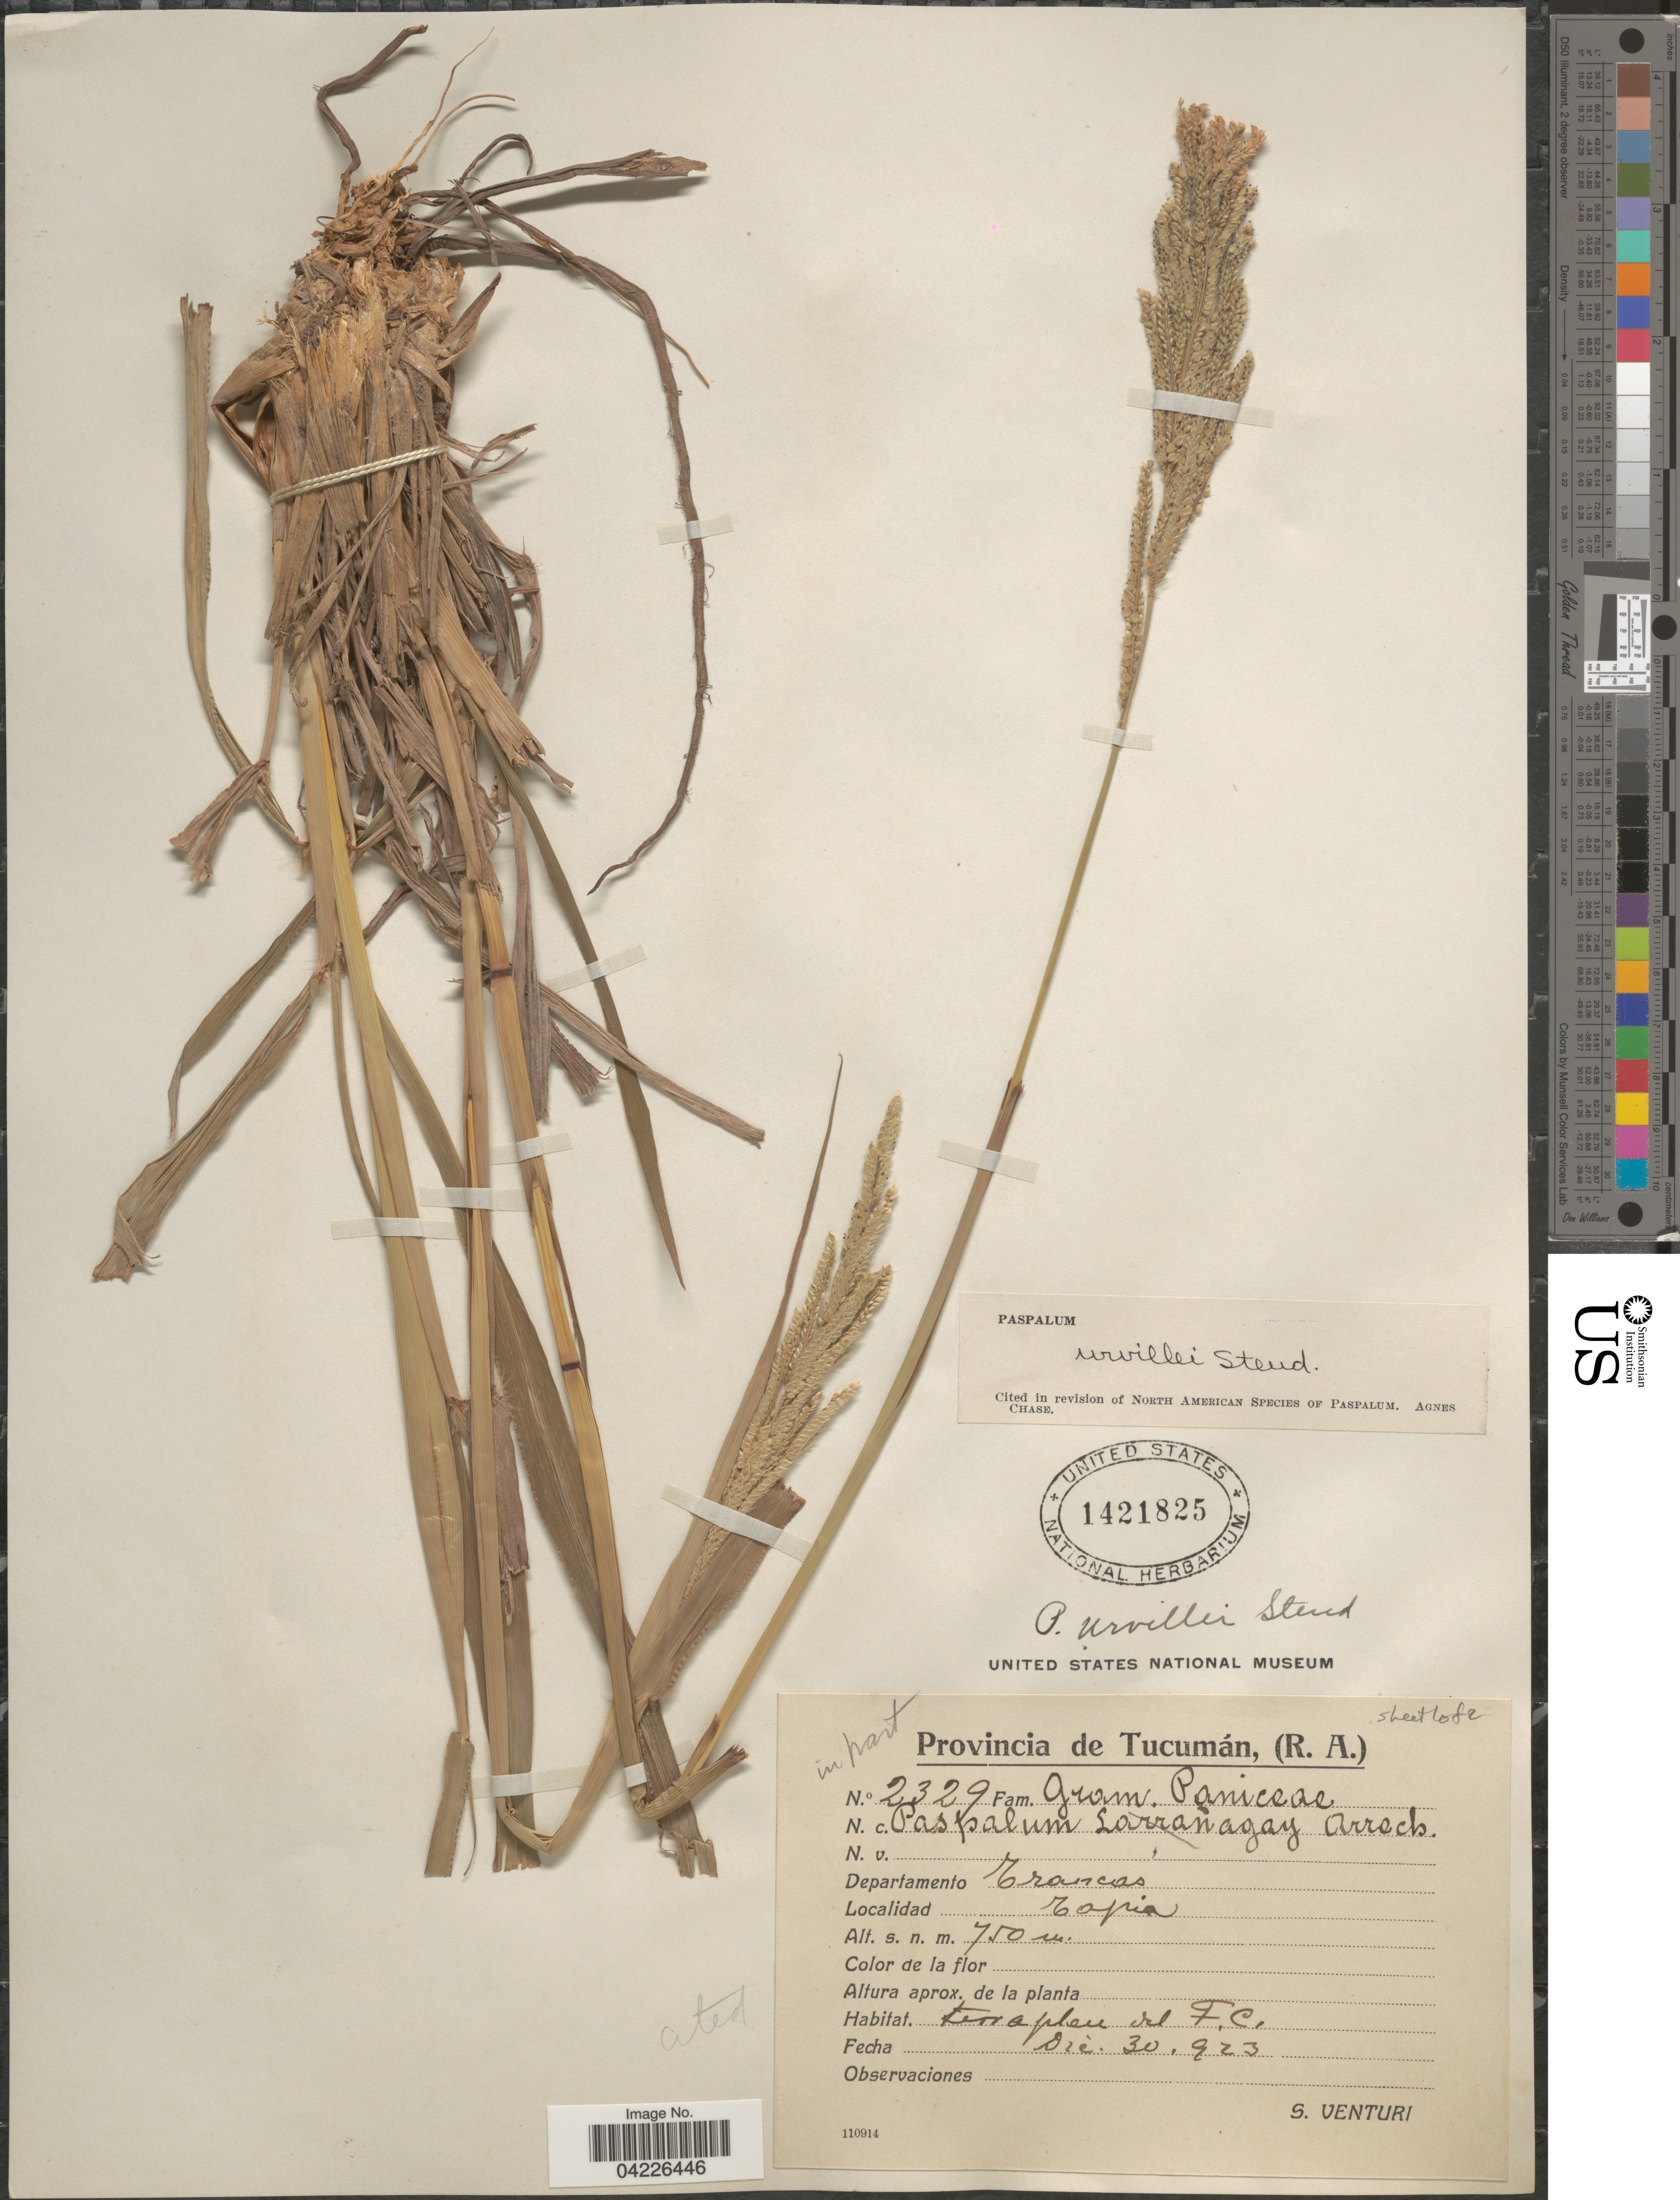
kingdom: Plantae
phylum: Tracheophyta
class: Liliopsida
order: Poales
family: Poaceae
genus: Paspalum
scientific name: Paspalum urvillei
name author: Steud.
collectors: S. Venturi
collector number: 2329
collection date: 1923-12-30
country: Argentina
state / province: Tucuman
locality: Departamento Trancas. Tapia.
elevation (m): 750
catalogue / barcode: US 1421825